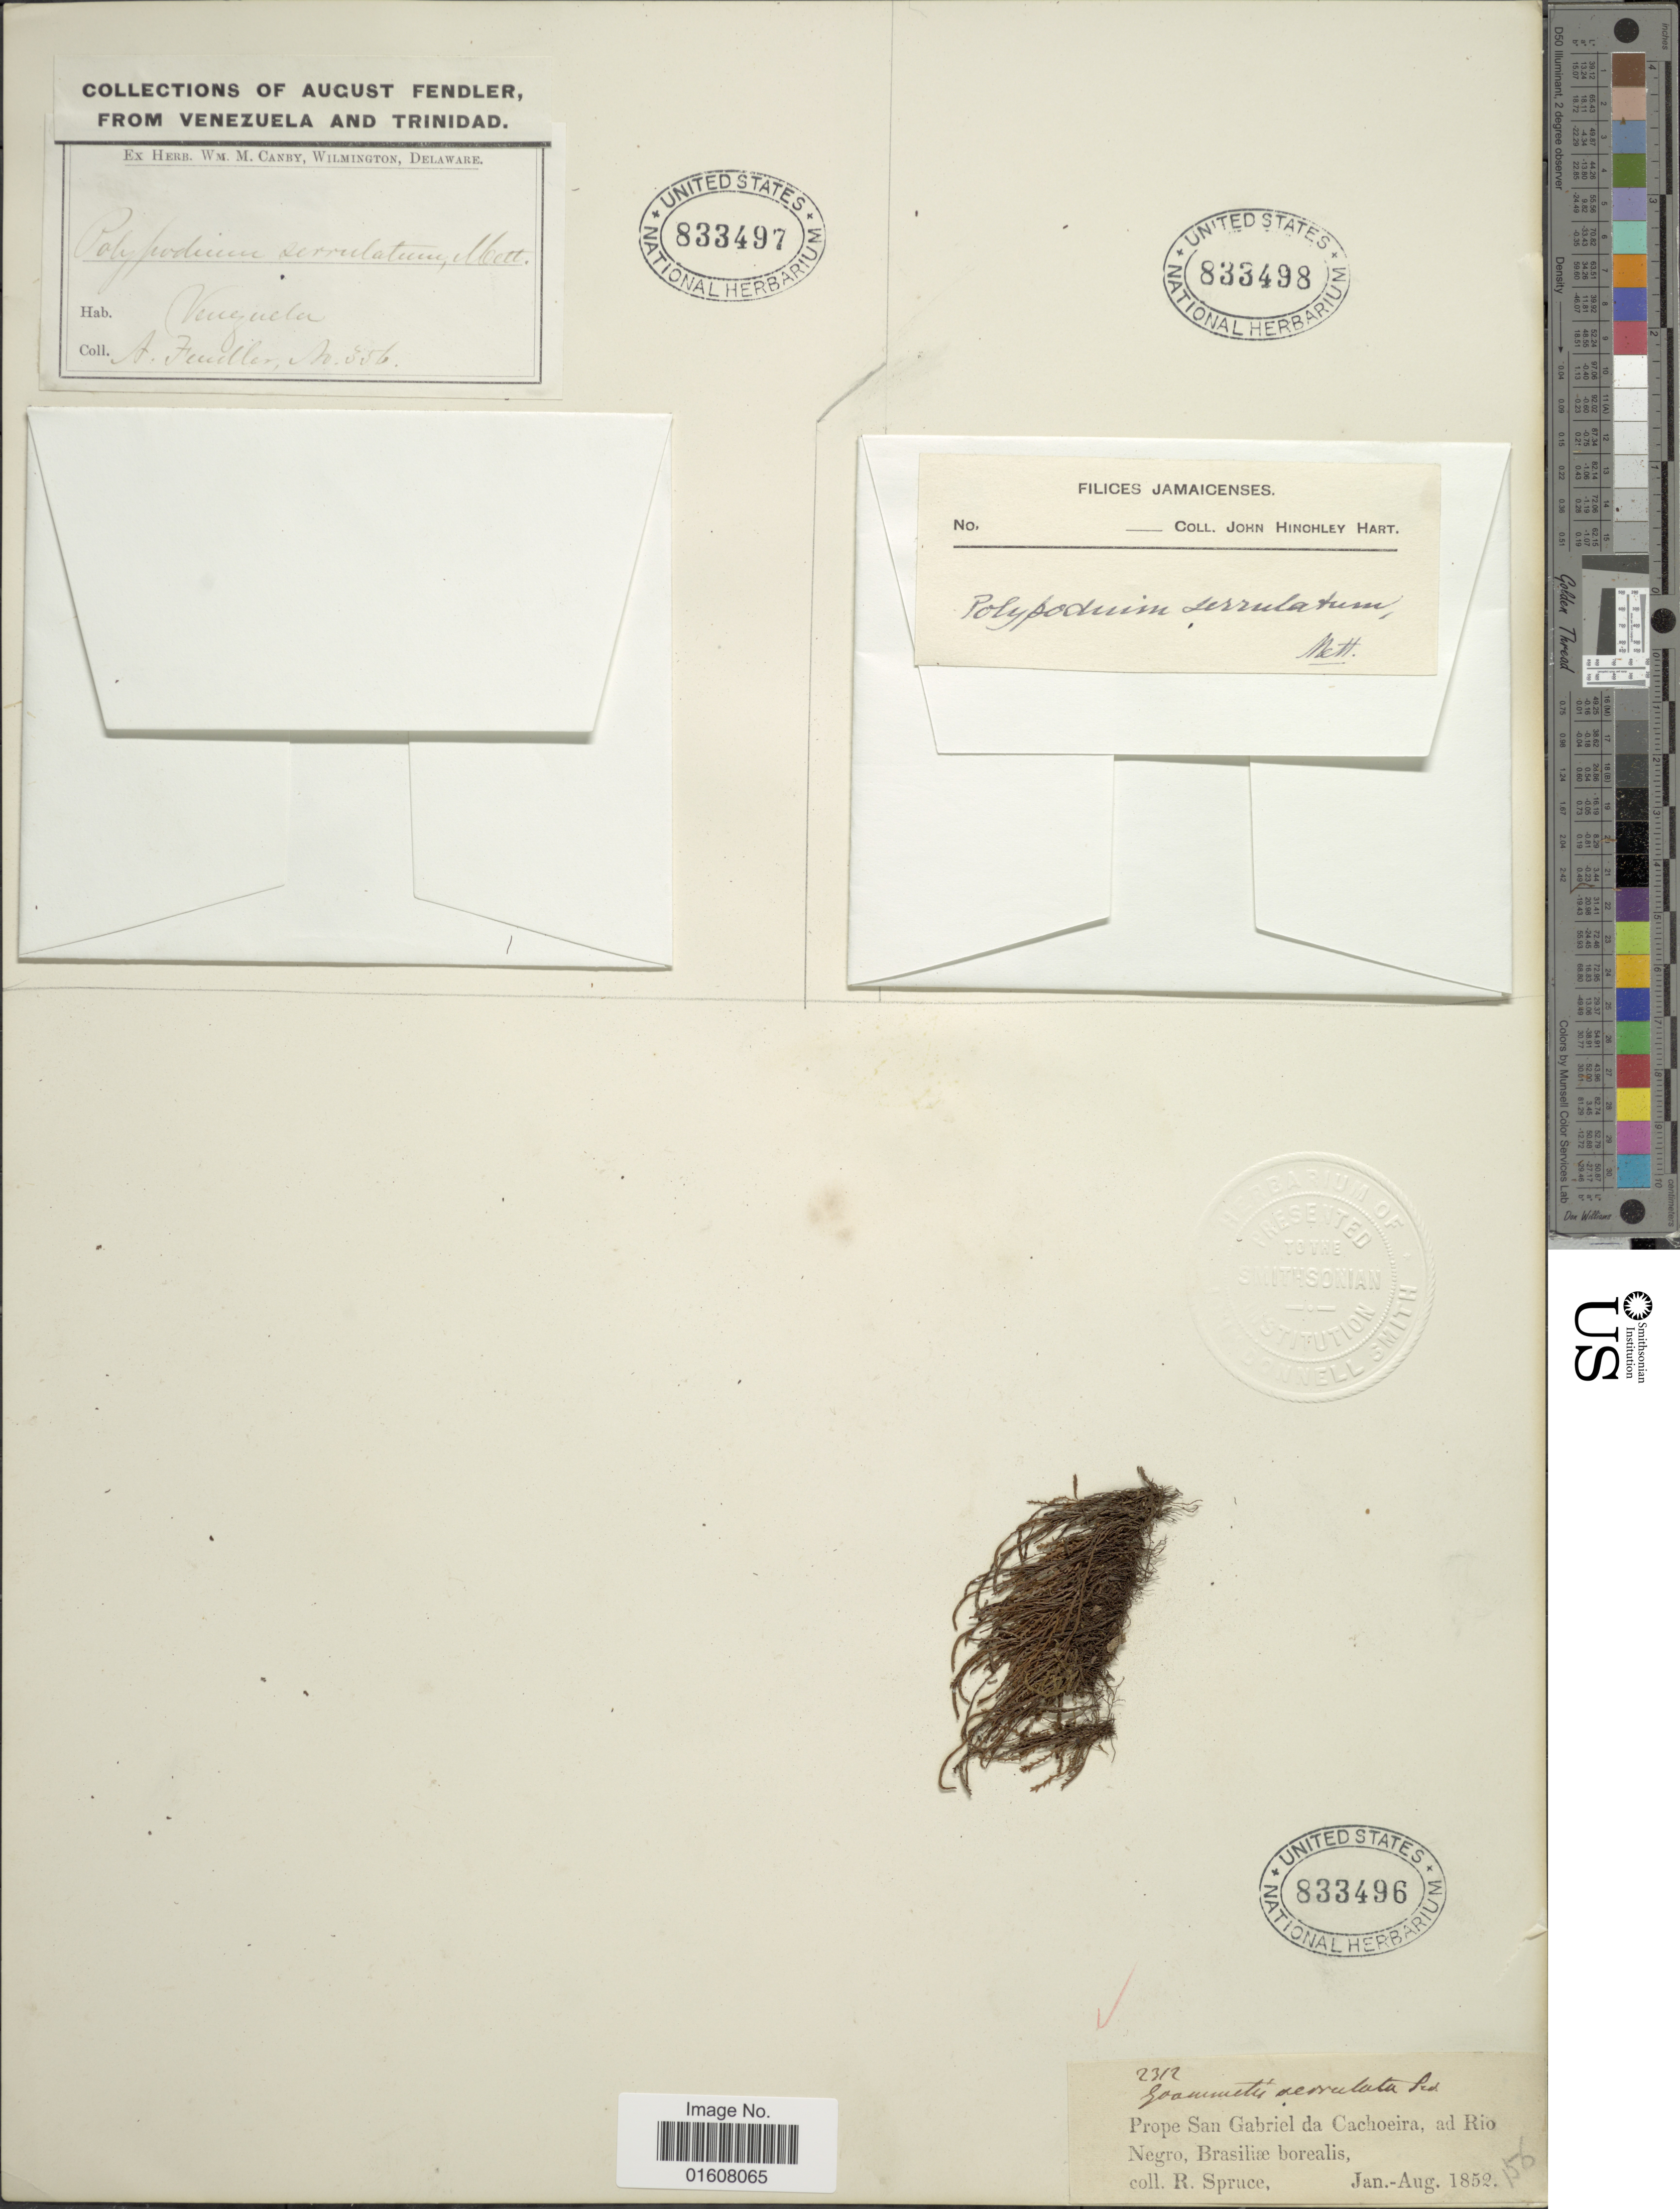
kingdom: Plantae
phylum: Tracheophyta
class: Polypodiopsida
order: Polypodiales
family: Polypodiaceae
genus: Cochlidium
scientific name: Cochlidium serrulatum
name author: (Sw.) L.E. Bishop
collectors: A. Fendler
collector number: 356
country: Venezuela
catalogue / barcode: US 833497-2